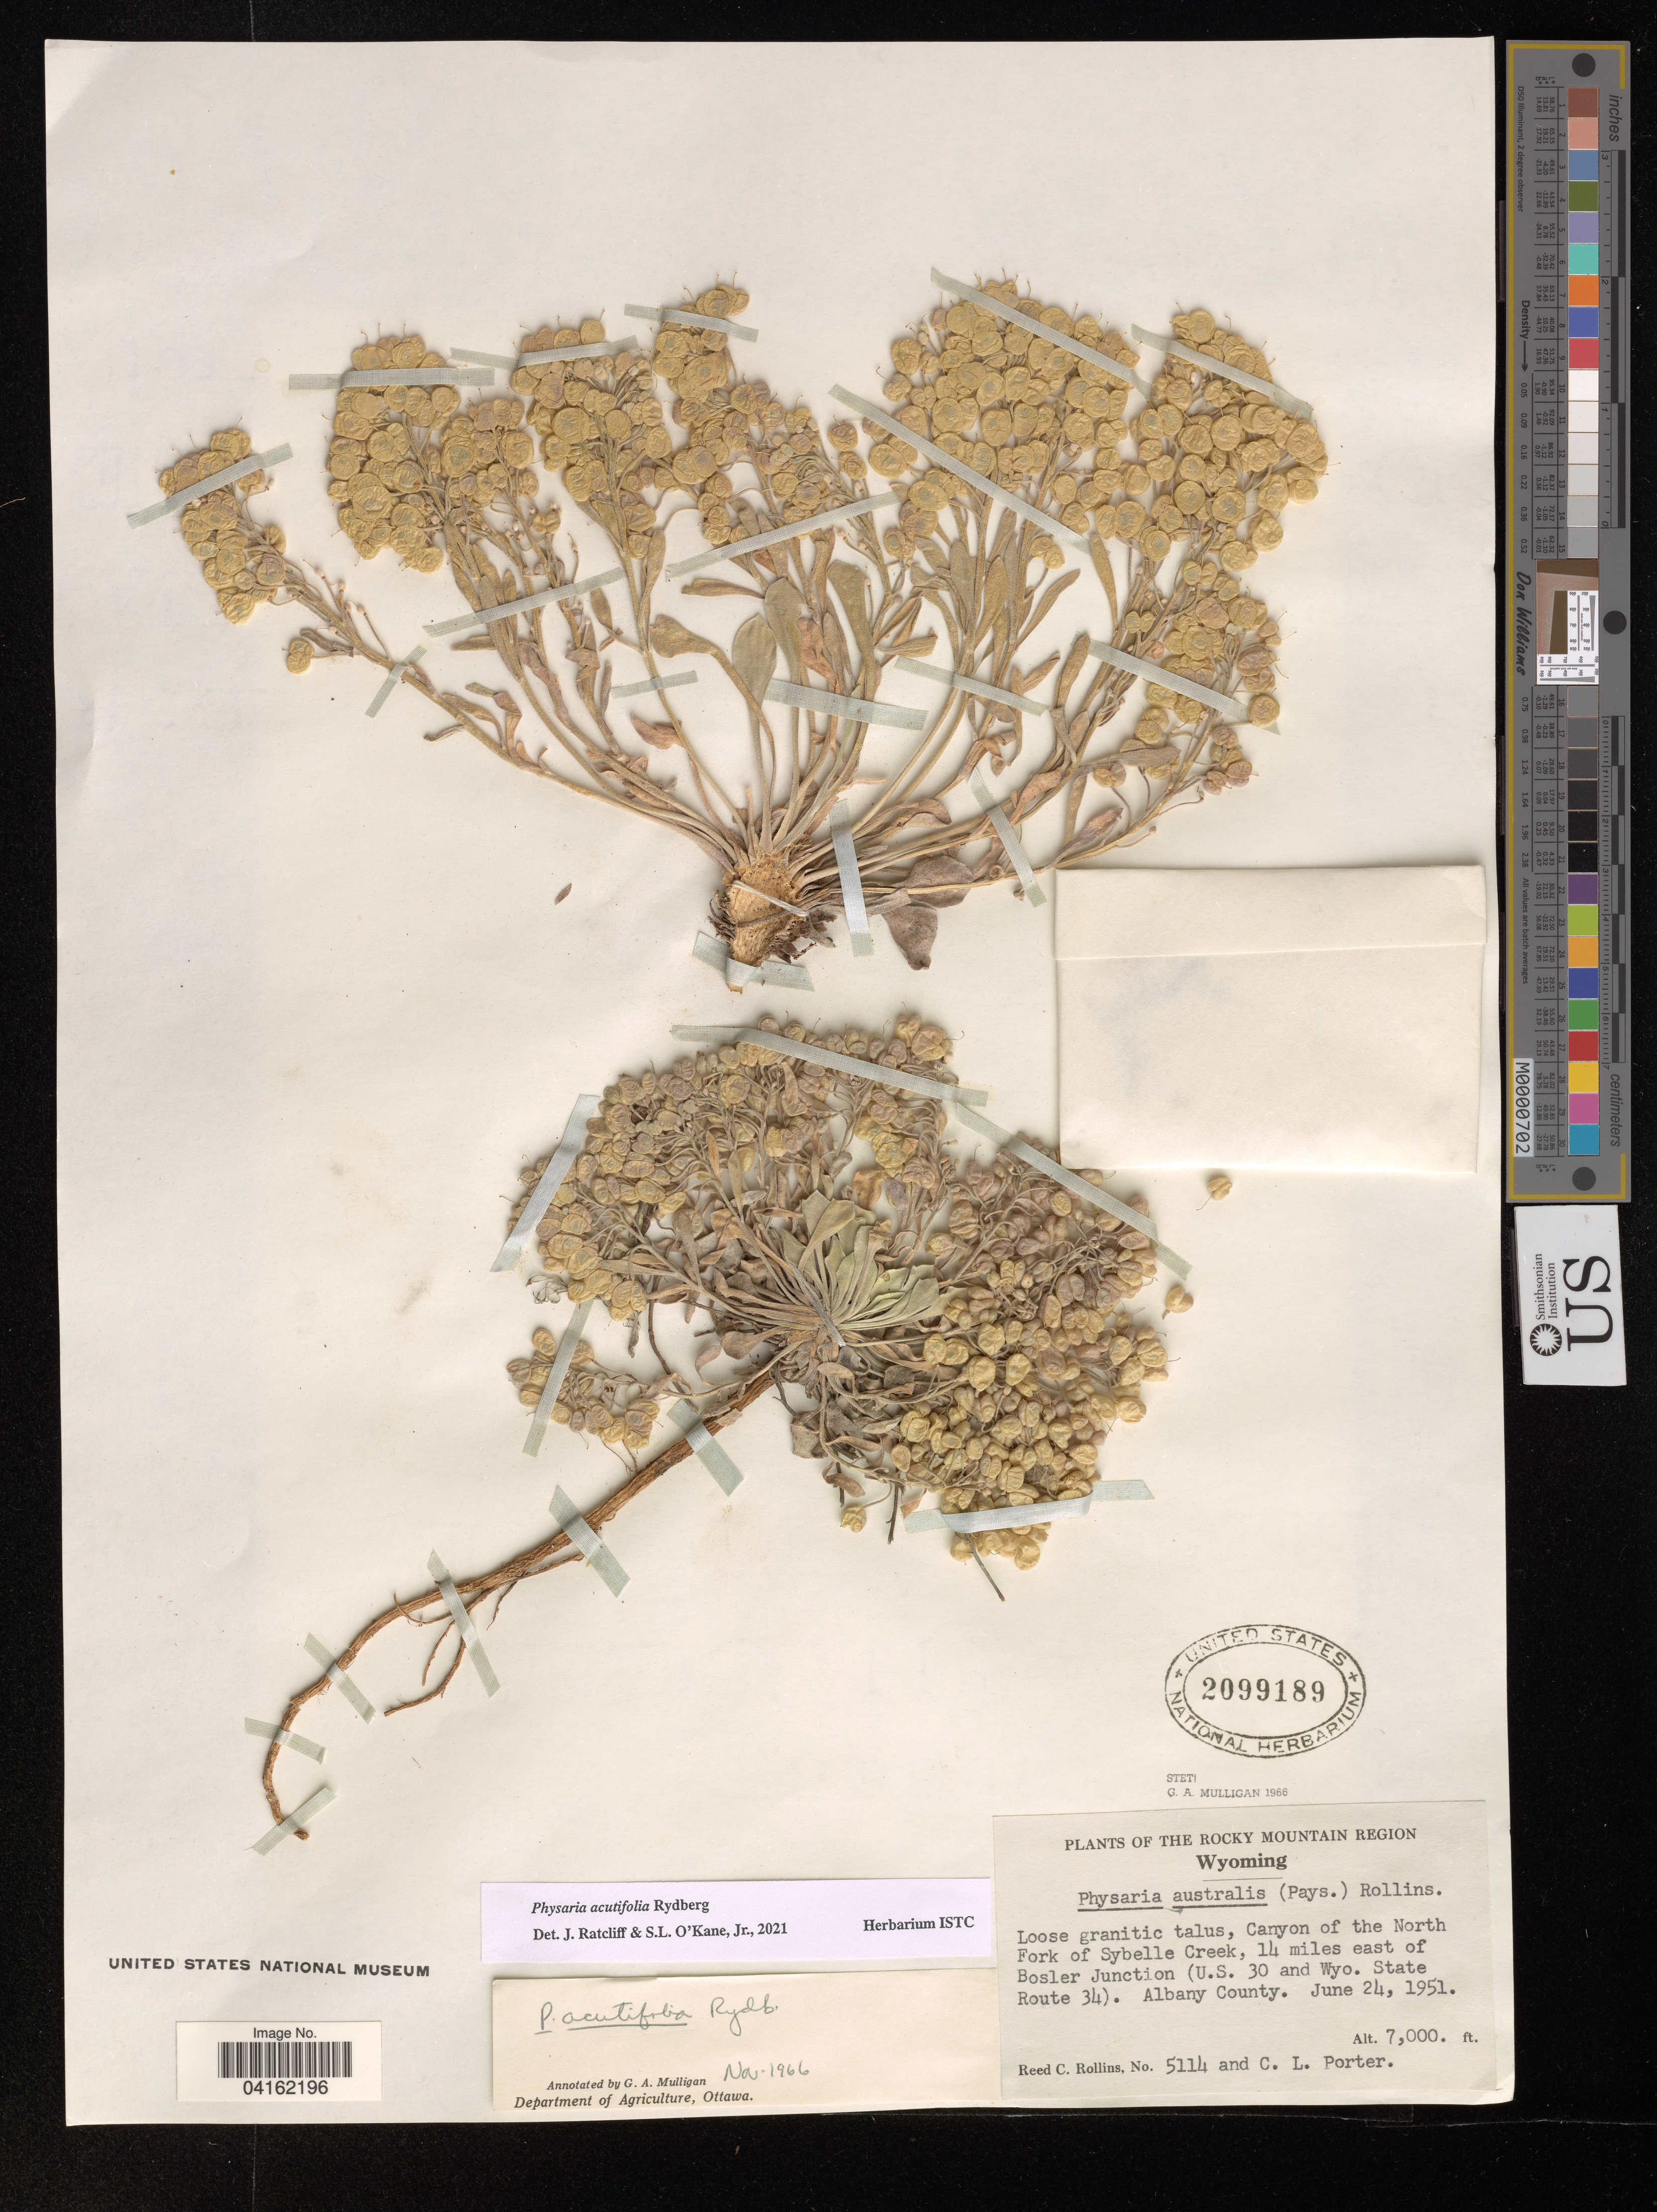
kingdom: Plantae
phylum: Tracheophyta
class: Magnoliopsida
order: Brassicales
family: Brassicaceae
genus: Physaria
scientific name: Physaria acutifolia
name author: Rydb.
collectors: R. C. Rollins & C. L. Porter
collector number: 5114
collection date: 1951-06-24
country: United States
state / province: Wyoming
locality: The Rocky Mountain Region. Canyon of the North Fork of Sybelle Creek, 14 miles east of Bosler Junction (U.S. 30 and Wyo. State Route 34). Albany County.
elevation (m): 2134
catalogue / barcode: US 2099189